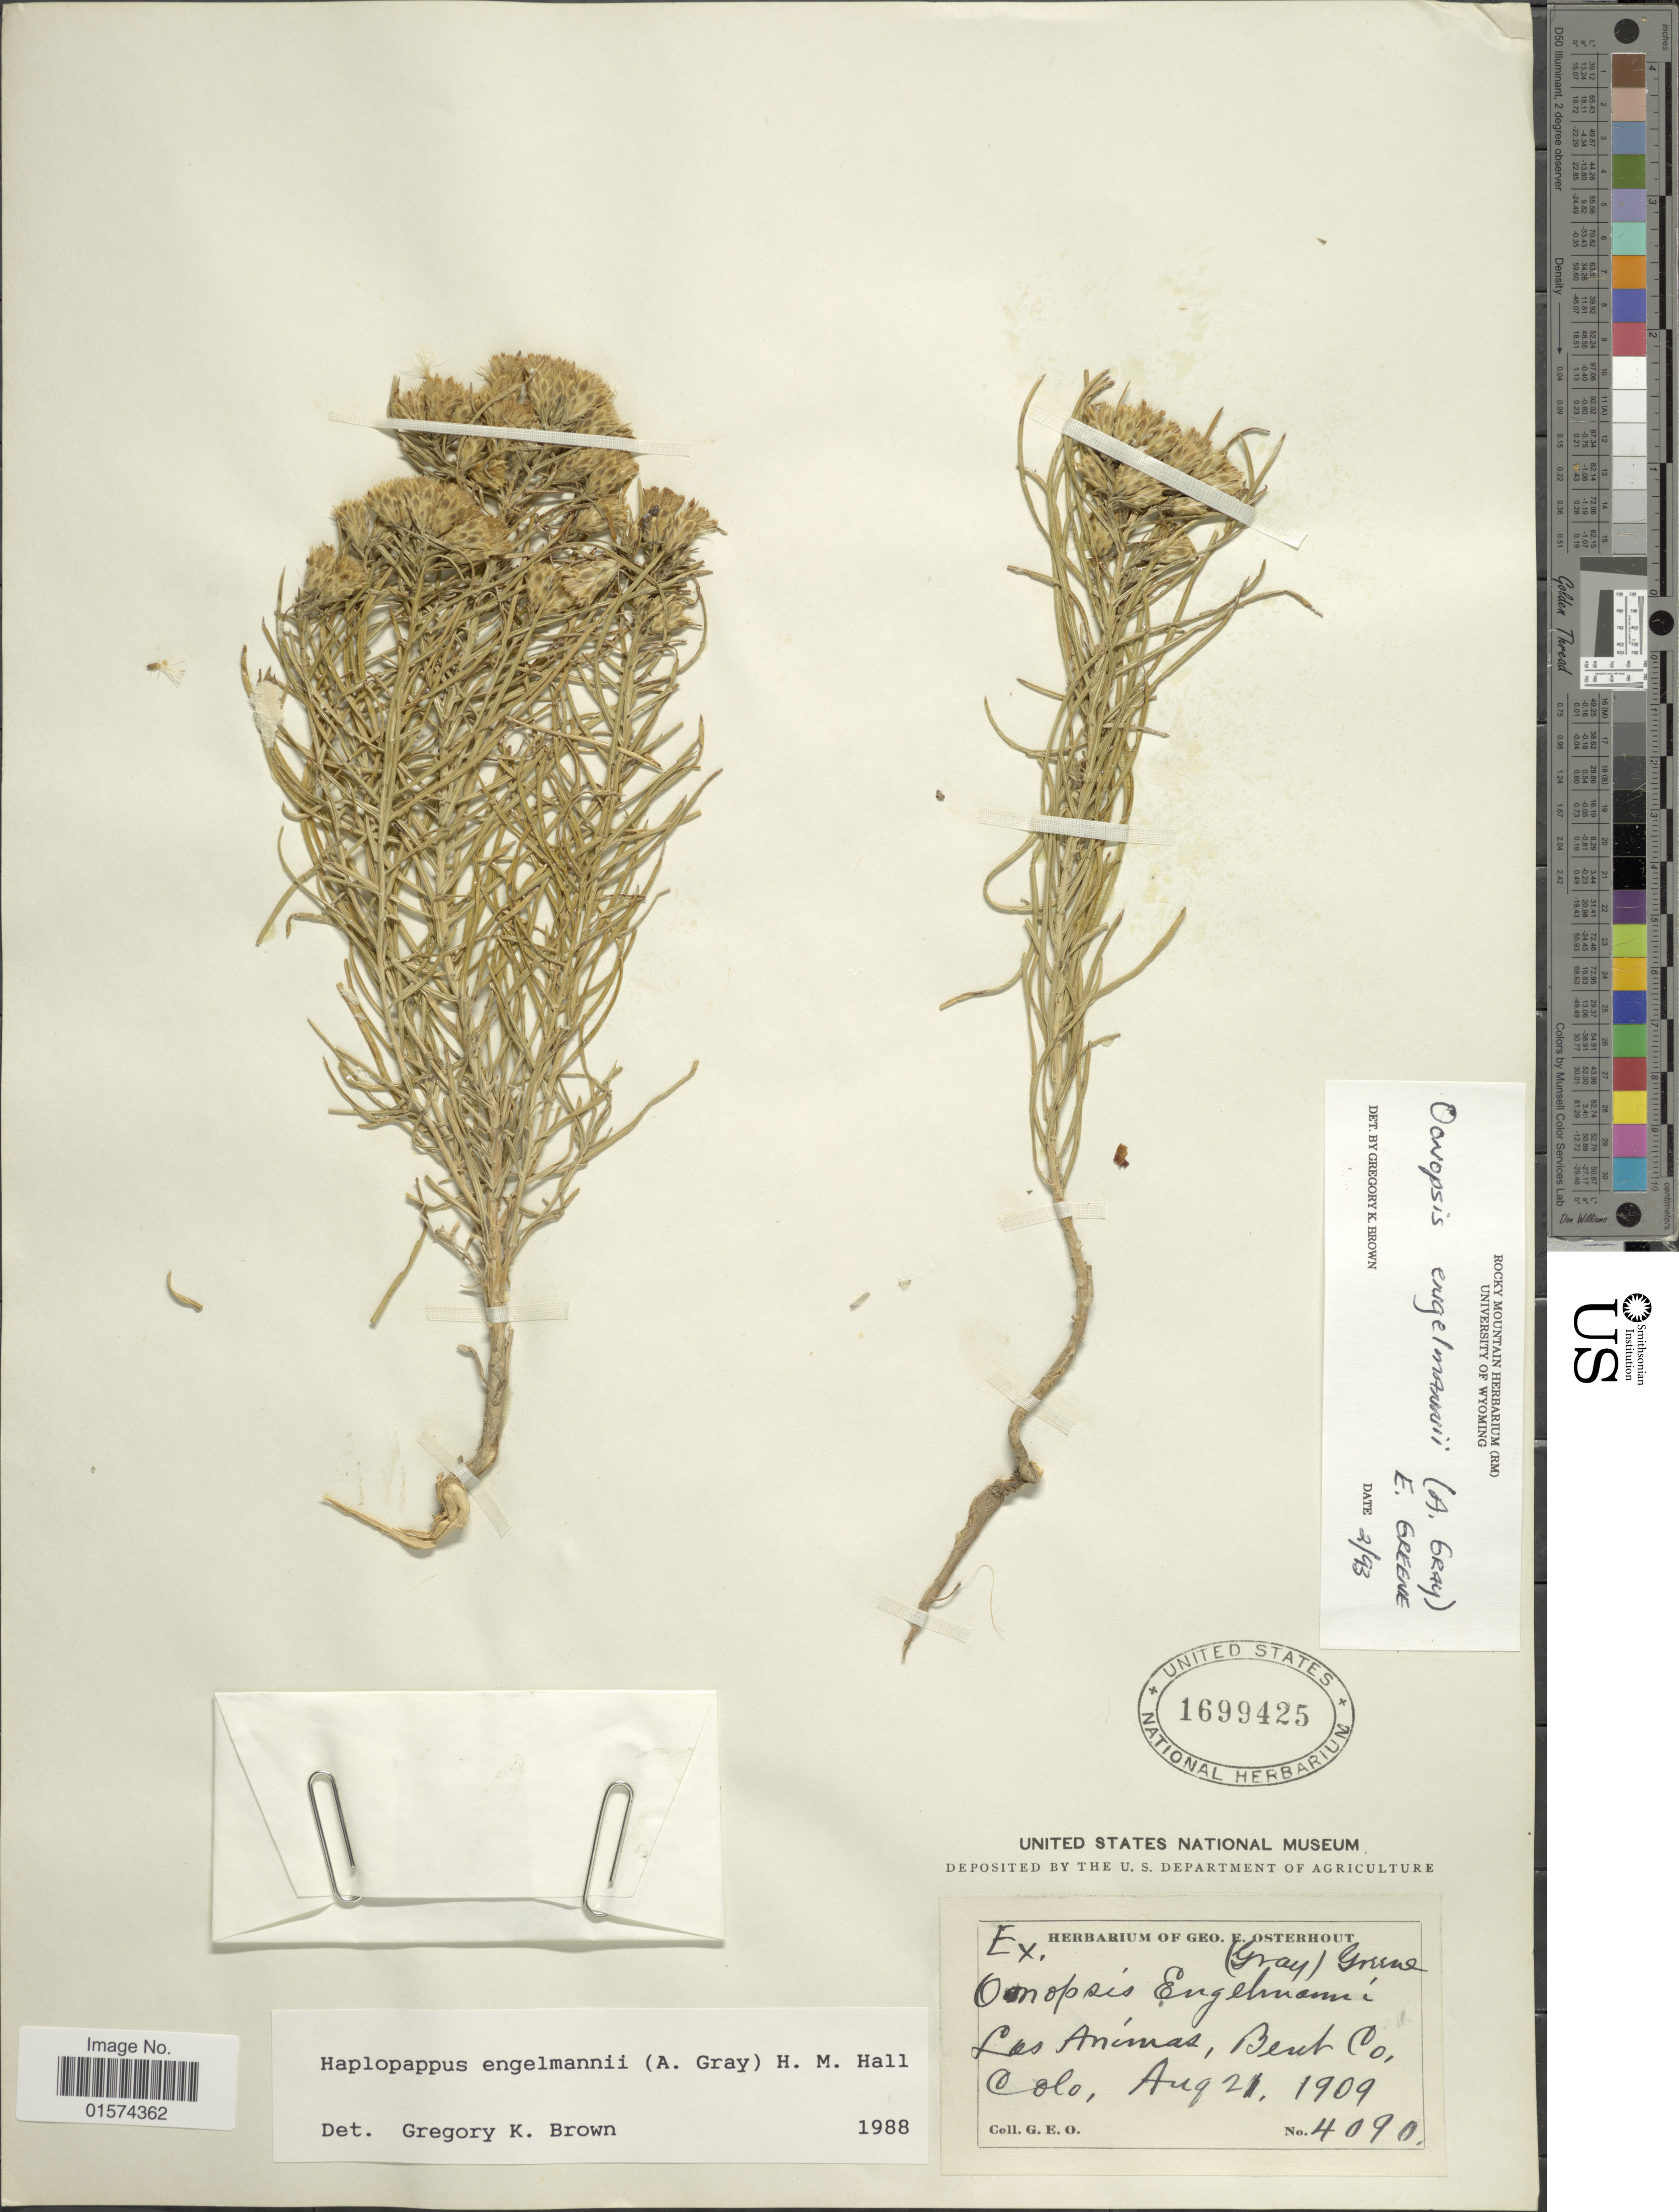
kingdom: Plantae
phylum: Tracheophyta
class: Magnoliopsida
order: Asterales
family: Asteraceae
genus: Oonopsis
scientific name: Oonopsis engelmannii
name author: (A. Gray) Greene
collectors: G. Osterhout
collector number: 4090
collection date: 1909-08-21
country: United States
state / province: Colorado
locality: Las Animas, Bent Co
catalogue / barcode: US 1699425